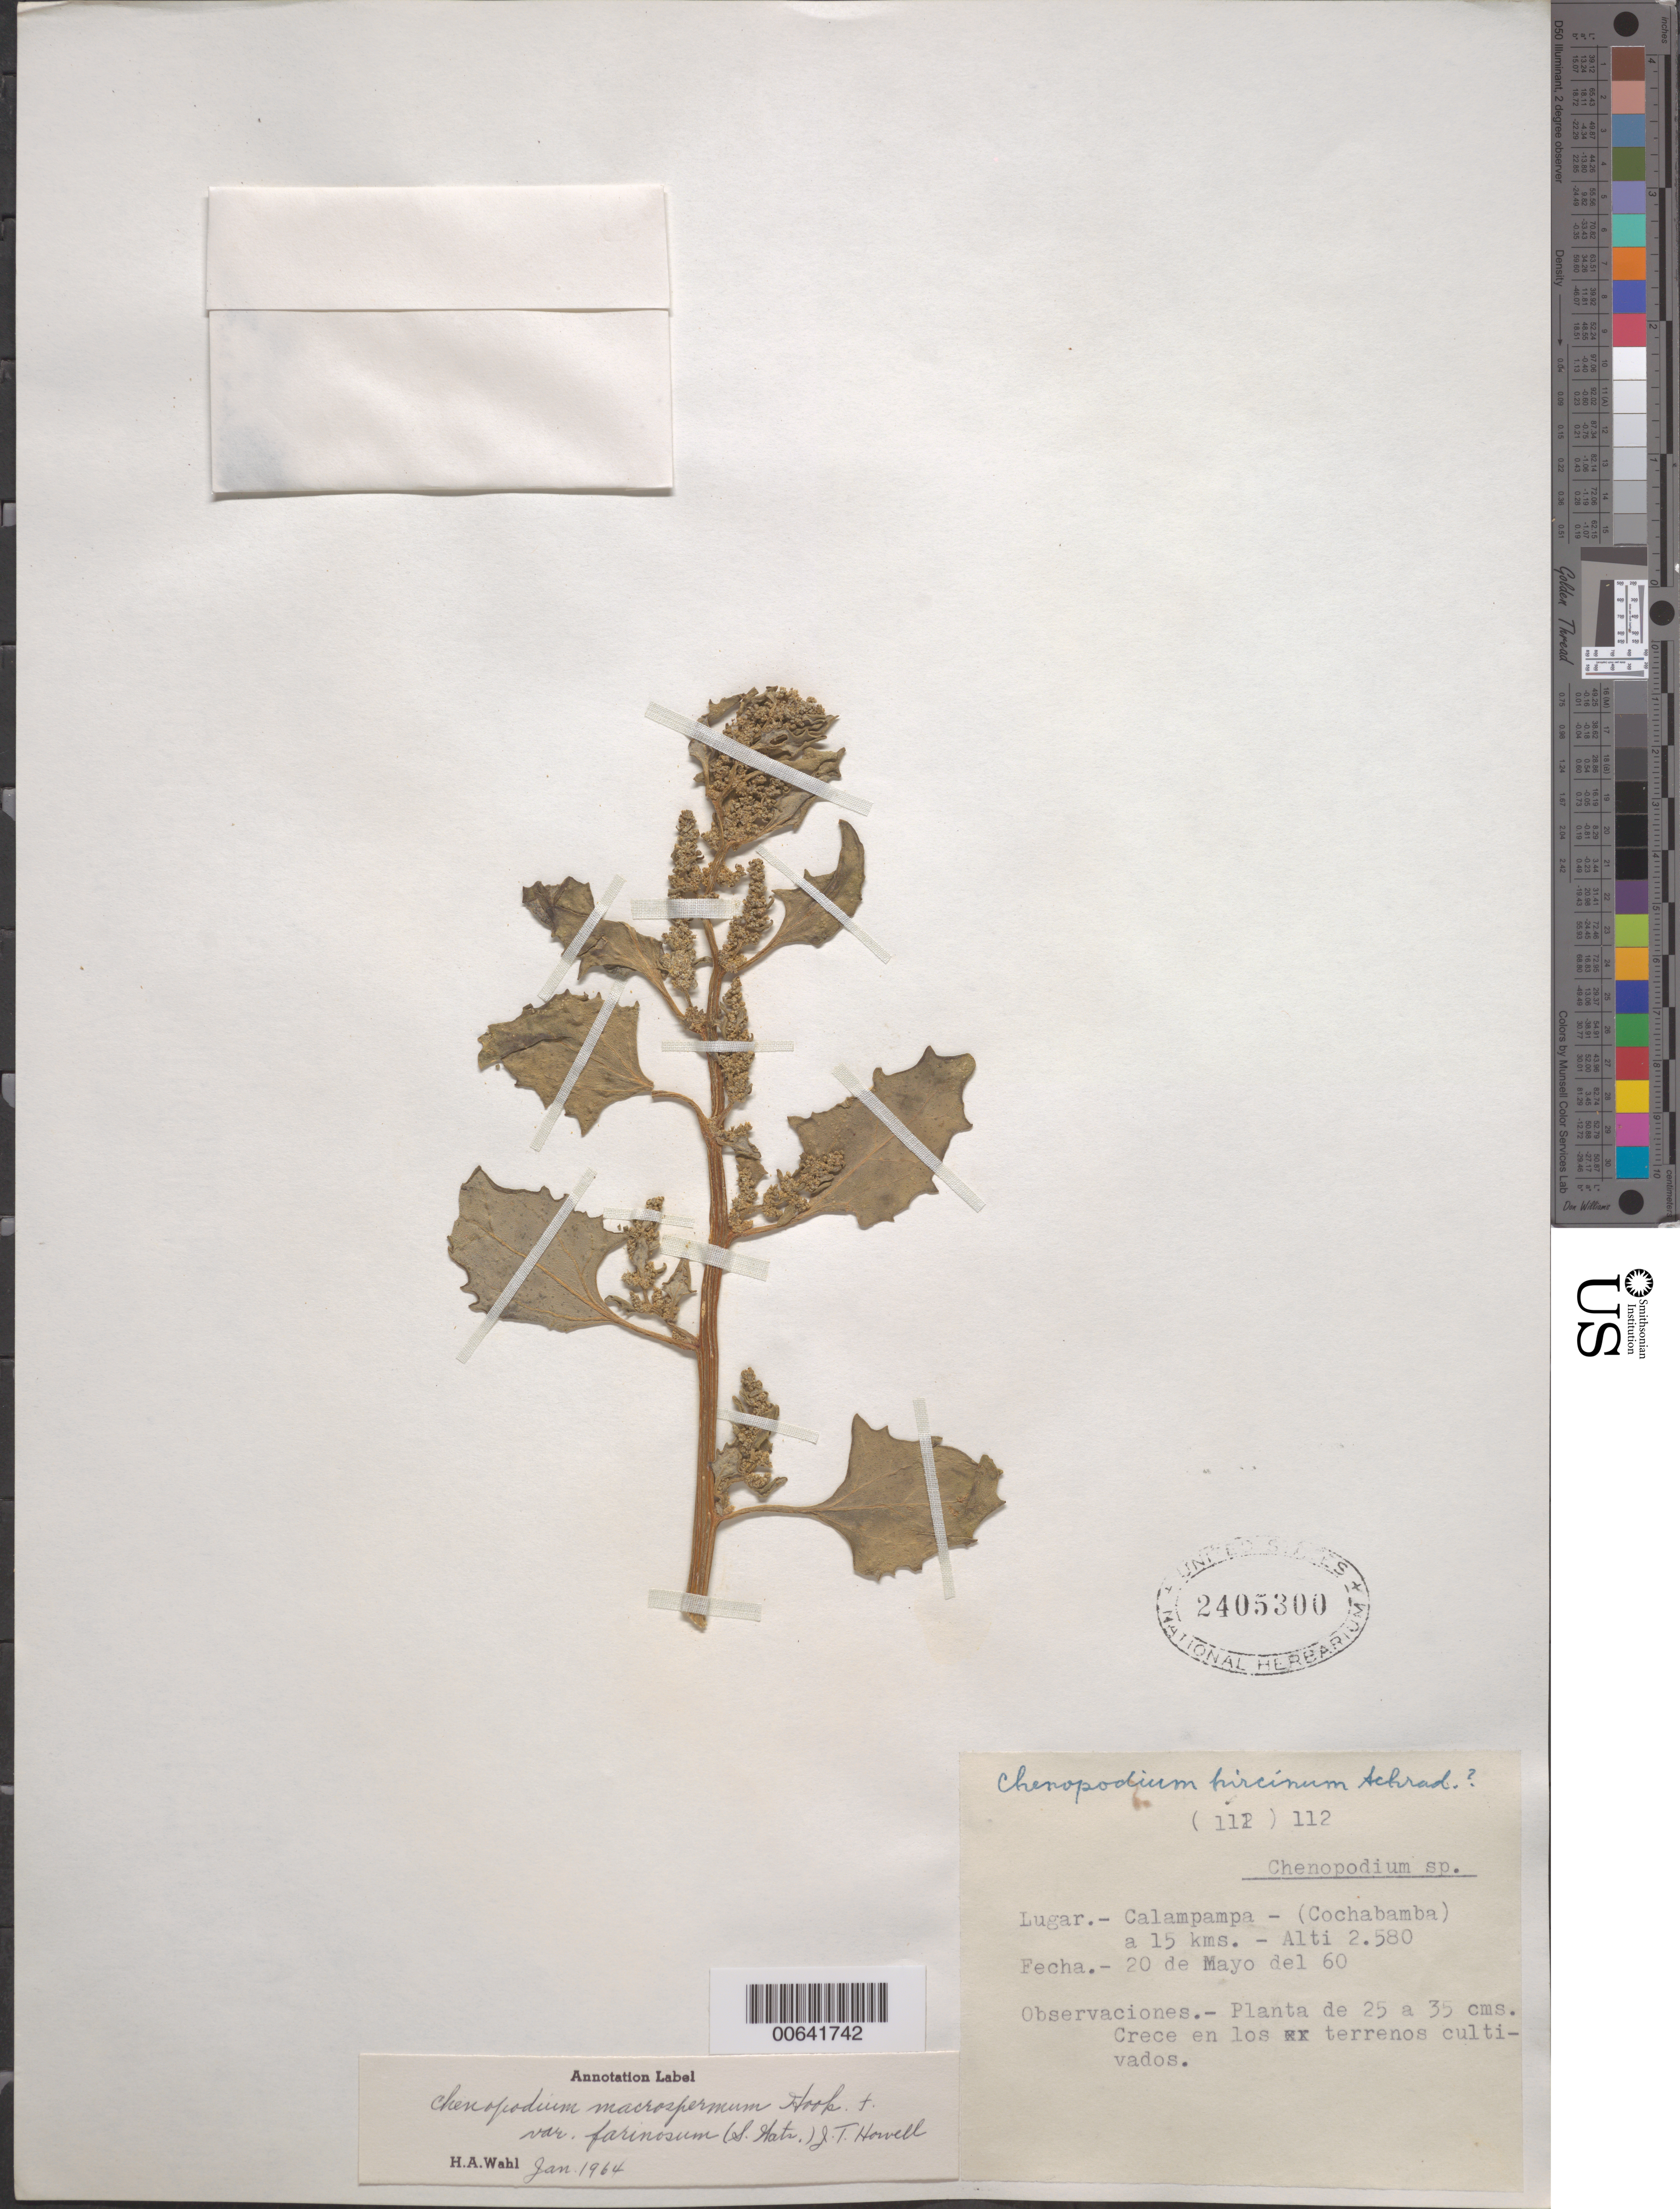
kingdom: Plantae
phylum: Tracheophyta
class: Magnoliopsida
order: Caryophyllales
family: Amaranthaceae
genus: Chenopodium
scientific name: Chenopodium macrospermum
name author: Hook. f.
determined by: Wahl, H. A.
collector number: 112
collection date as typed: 20 May 1960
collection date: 1960-05-20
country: Bolivia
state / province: Cochabamba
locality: Calampampa - a 15 km.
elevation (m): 2580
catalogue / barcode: US 2405300